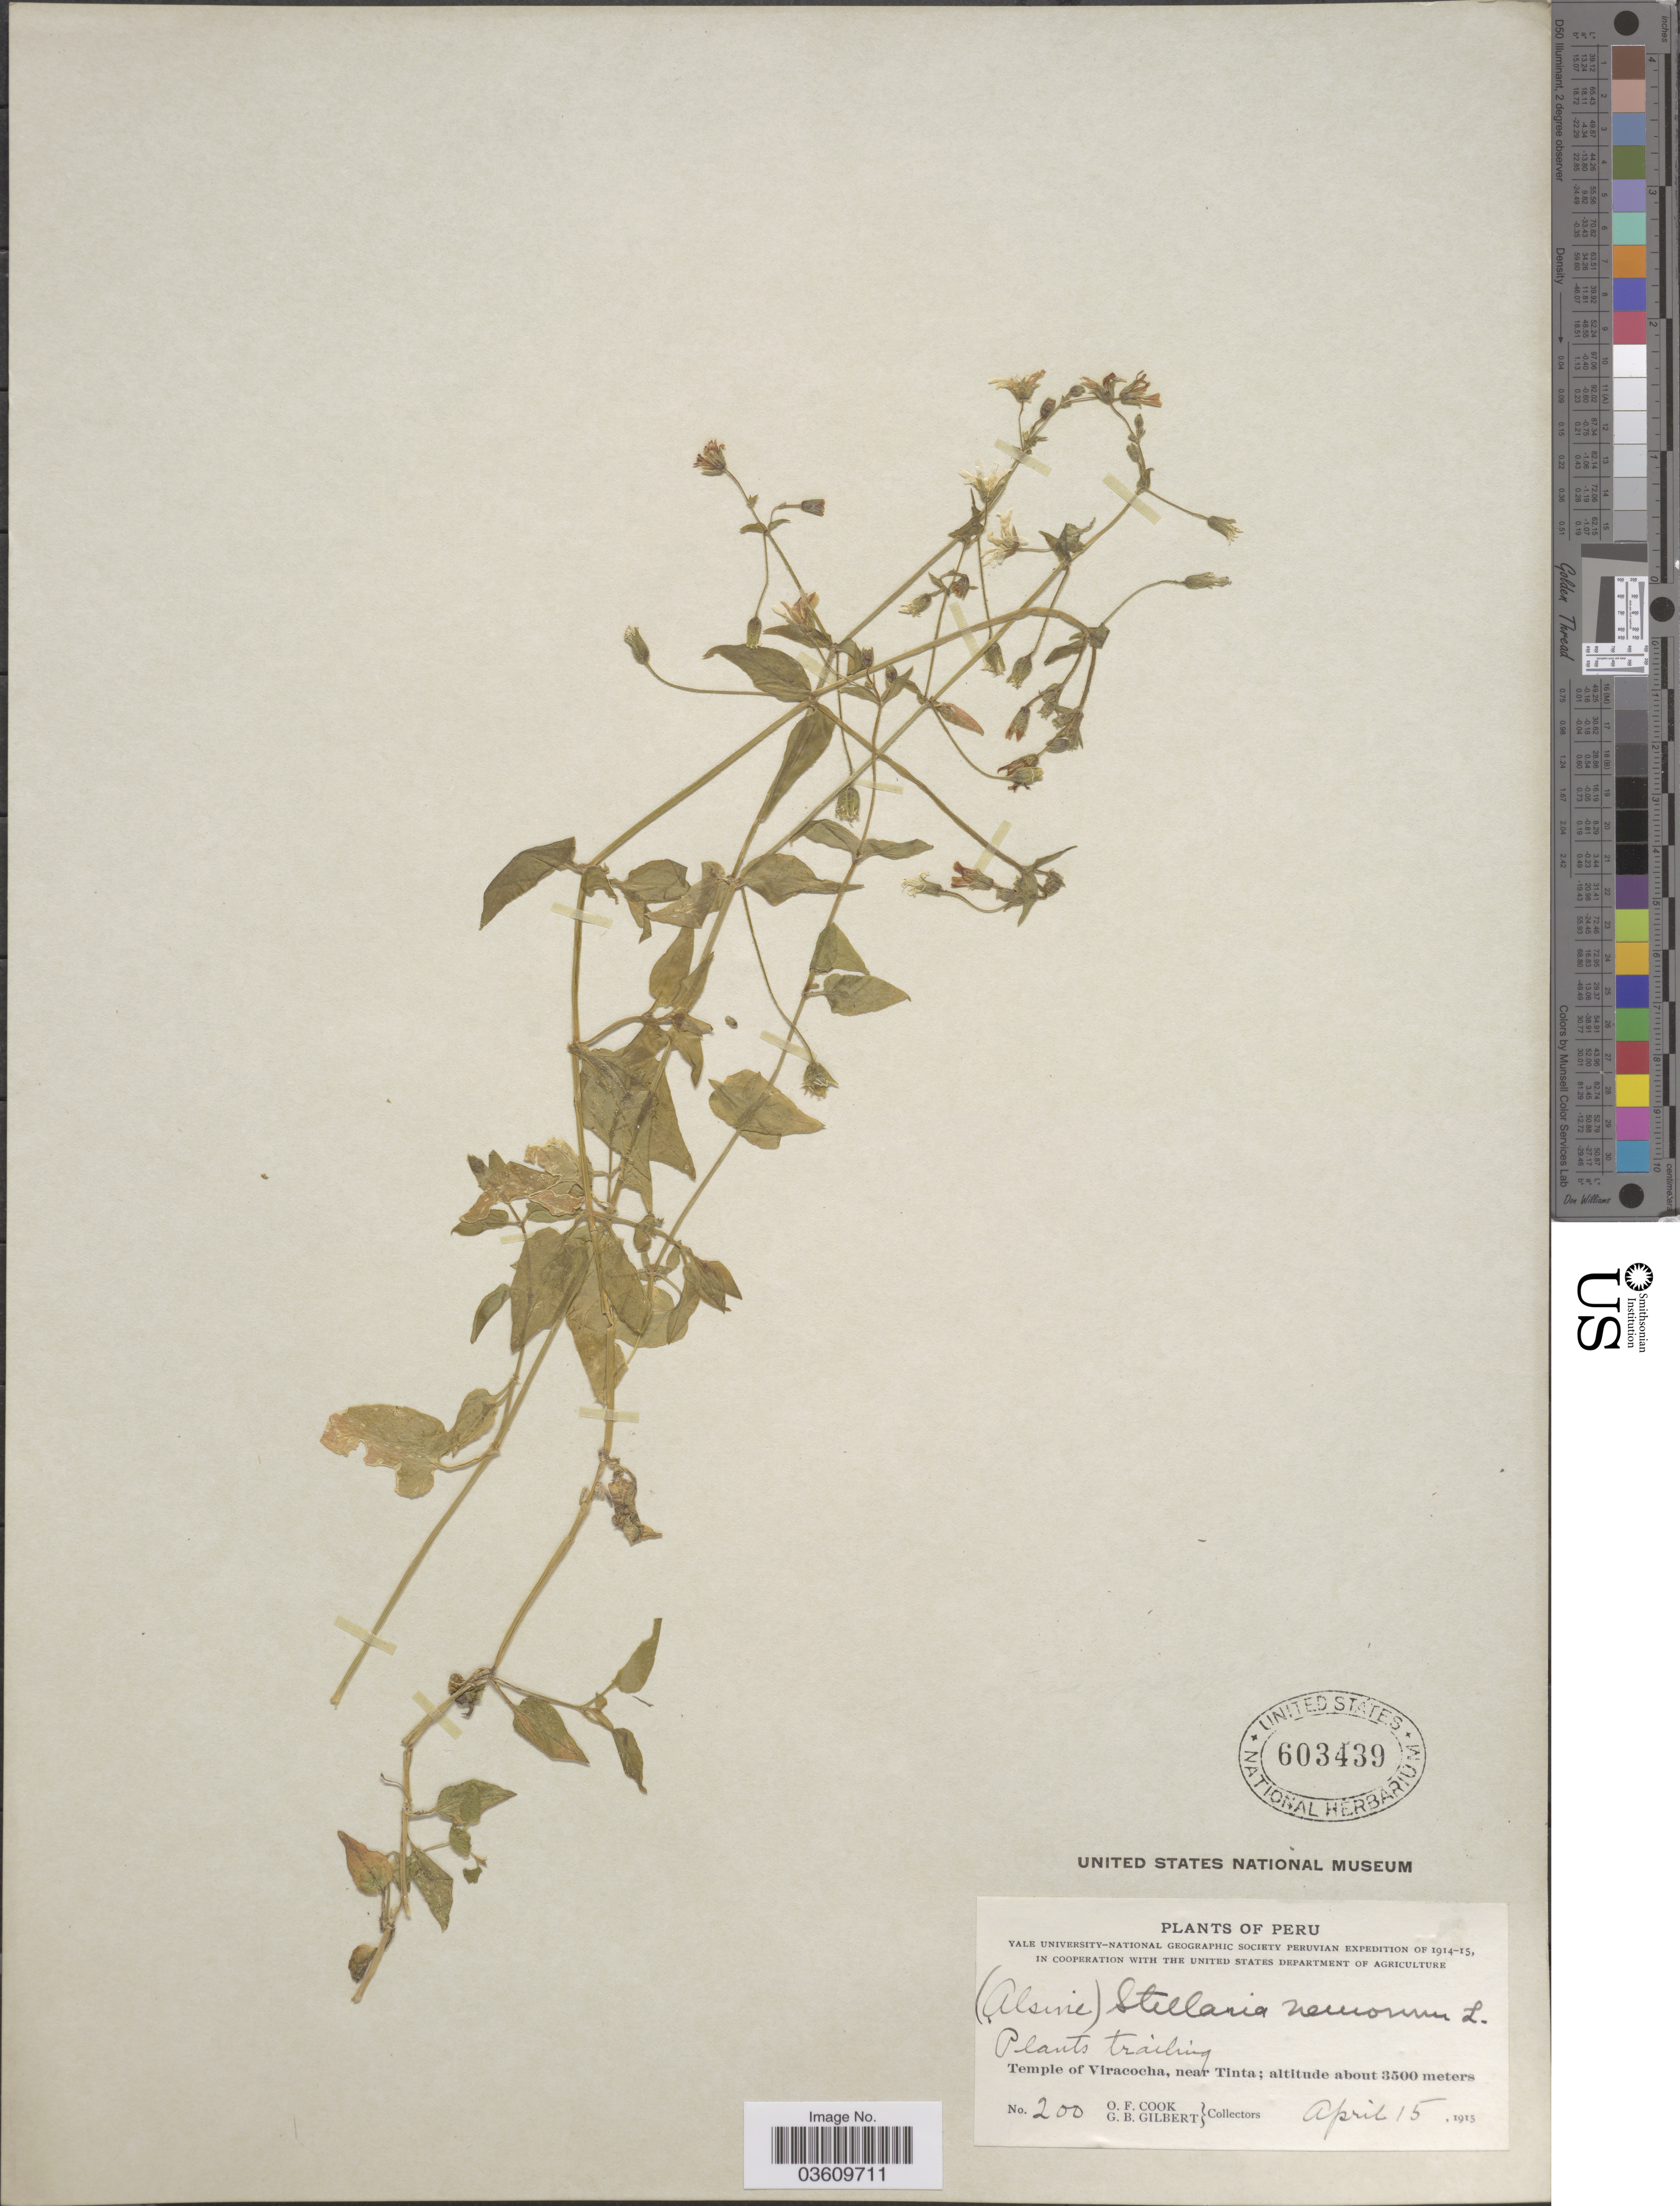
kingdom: Plantae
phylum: Tracheophyta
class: Magnoliopsida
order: Caryophyllales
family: Caryophyllaceae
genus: Stellaria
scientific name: Stellaria cuspidata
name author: Willd. ex Schltdl.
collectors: O. F. Cook & G. B. Gilbert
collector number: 200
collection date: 1915-04-15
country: Peru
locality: Temple of Viracocha, near Tinta.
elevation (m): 3500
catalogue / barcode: US 603439